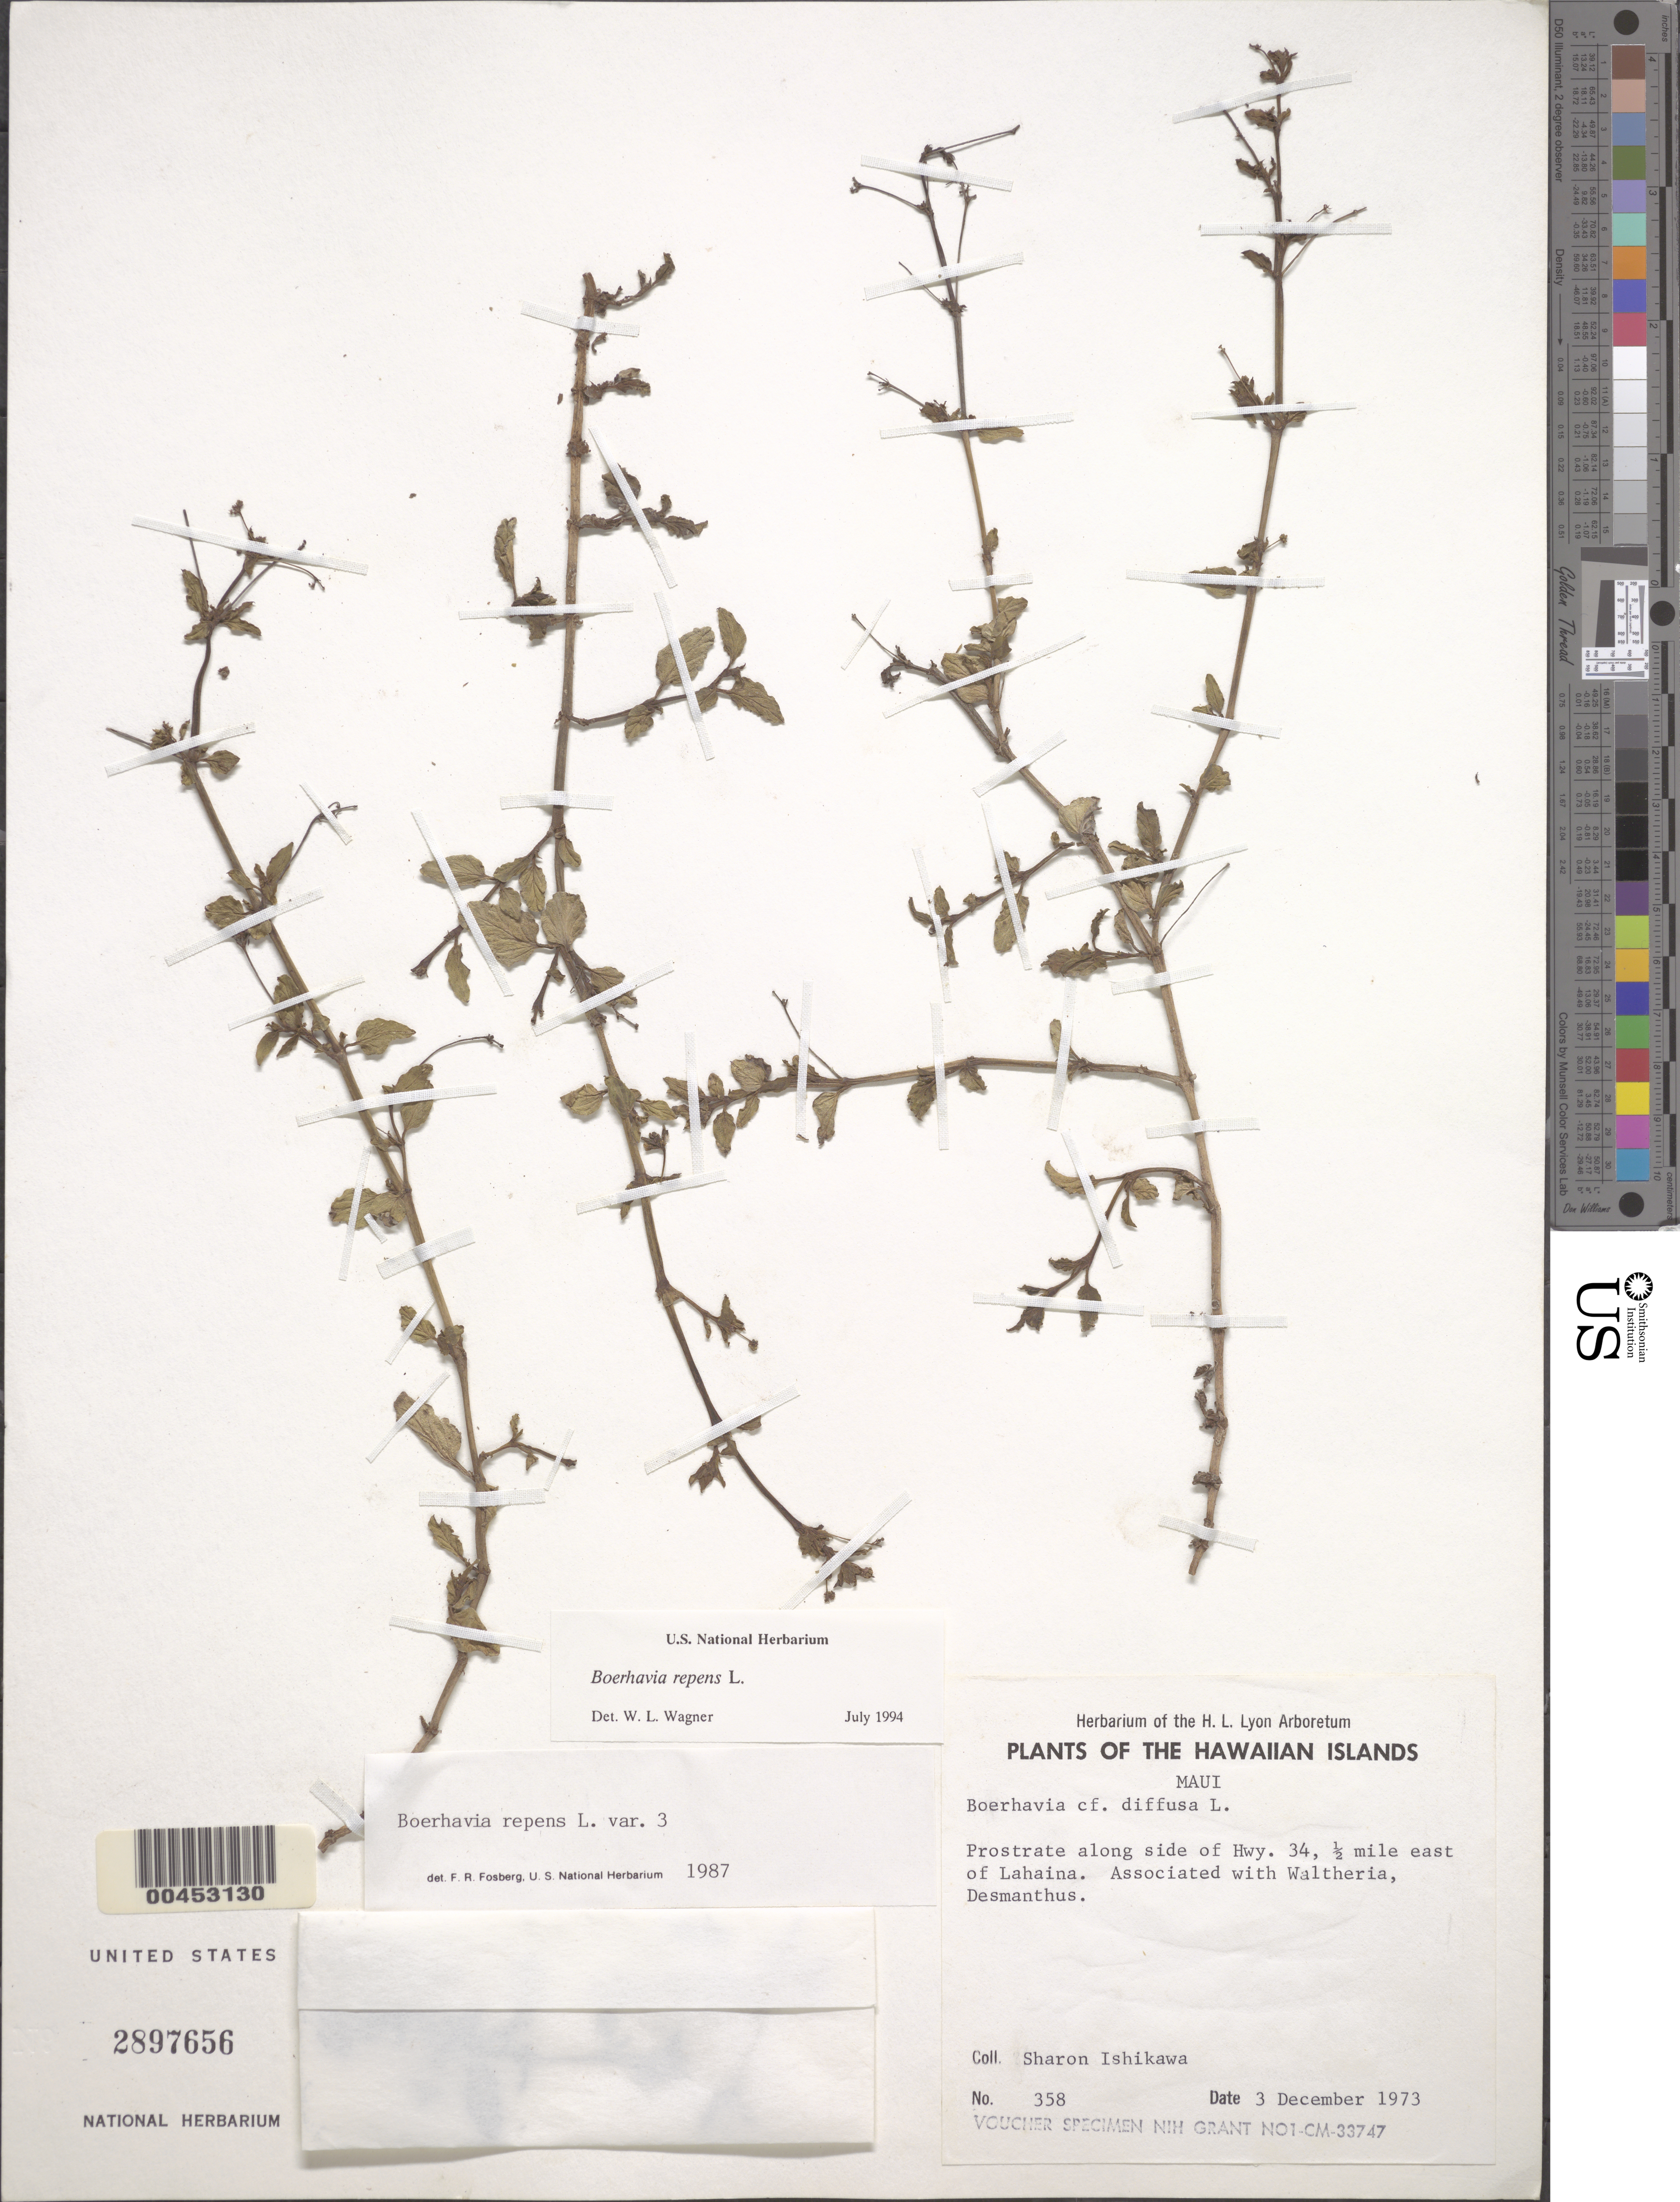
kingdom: Plantae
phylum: Tracheophyta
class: Magnoliopsida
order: Caryophyllales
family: Nyctaginaceae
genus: Boerhavia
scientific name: Boerhavia repens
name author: L.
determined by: Wagner, W. L., (BOT), Smithsonian Institution - National Museum of Natural History (UNITED STATES)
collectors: S. S. Ishikawa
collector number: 358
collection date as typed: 3 Dec 1973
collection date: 1973-12-03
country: United States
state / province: Hawaii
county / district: Maui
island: Maui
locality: Along side of Hwy 34, 0.5 mi E of Lahaina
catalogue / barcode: US 2897656